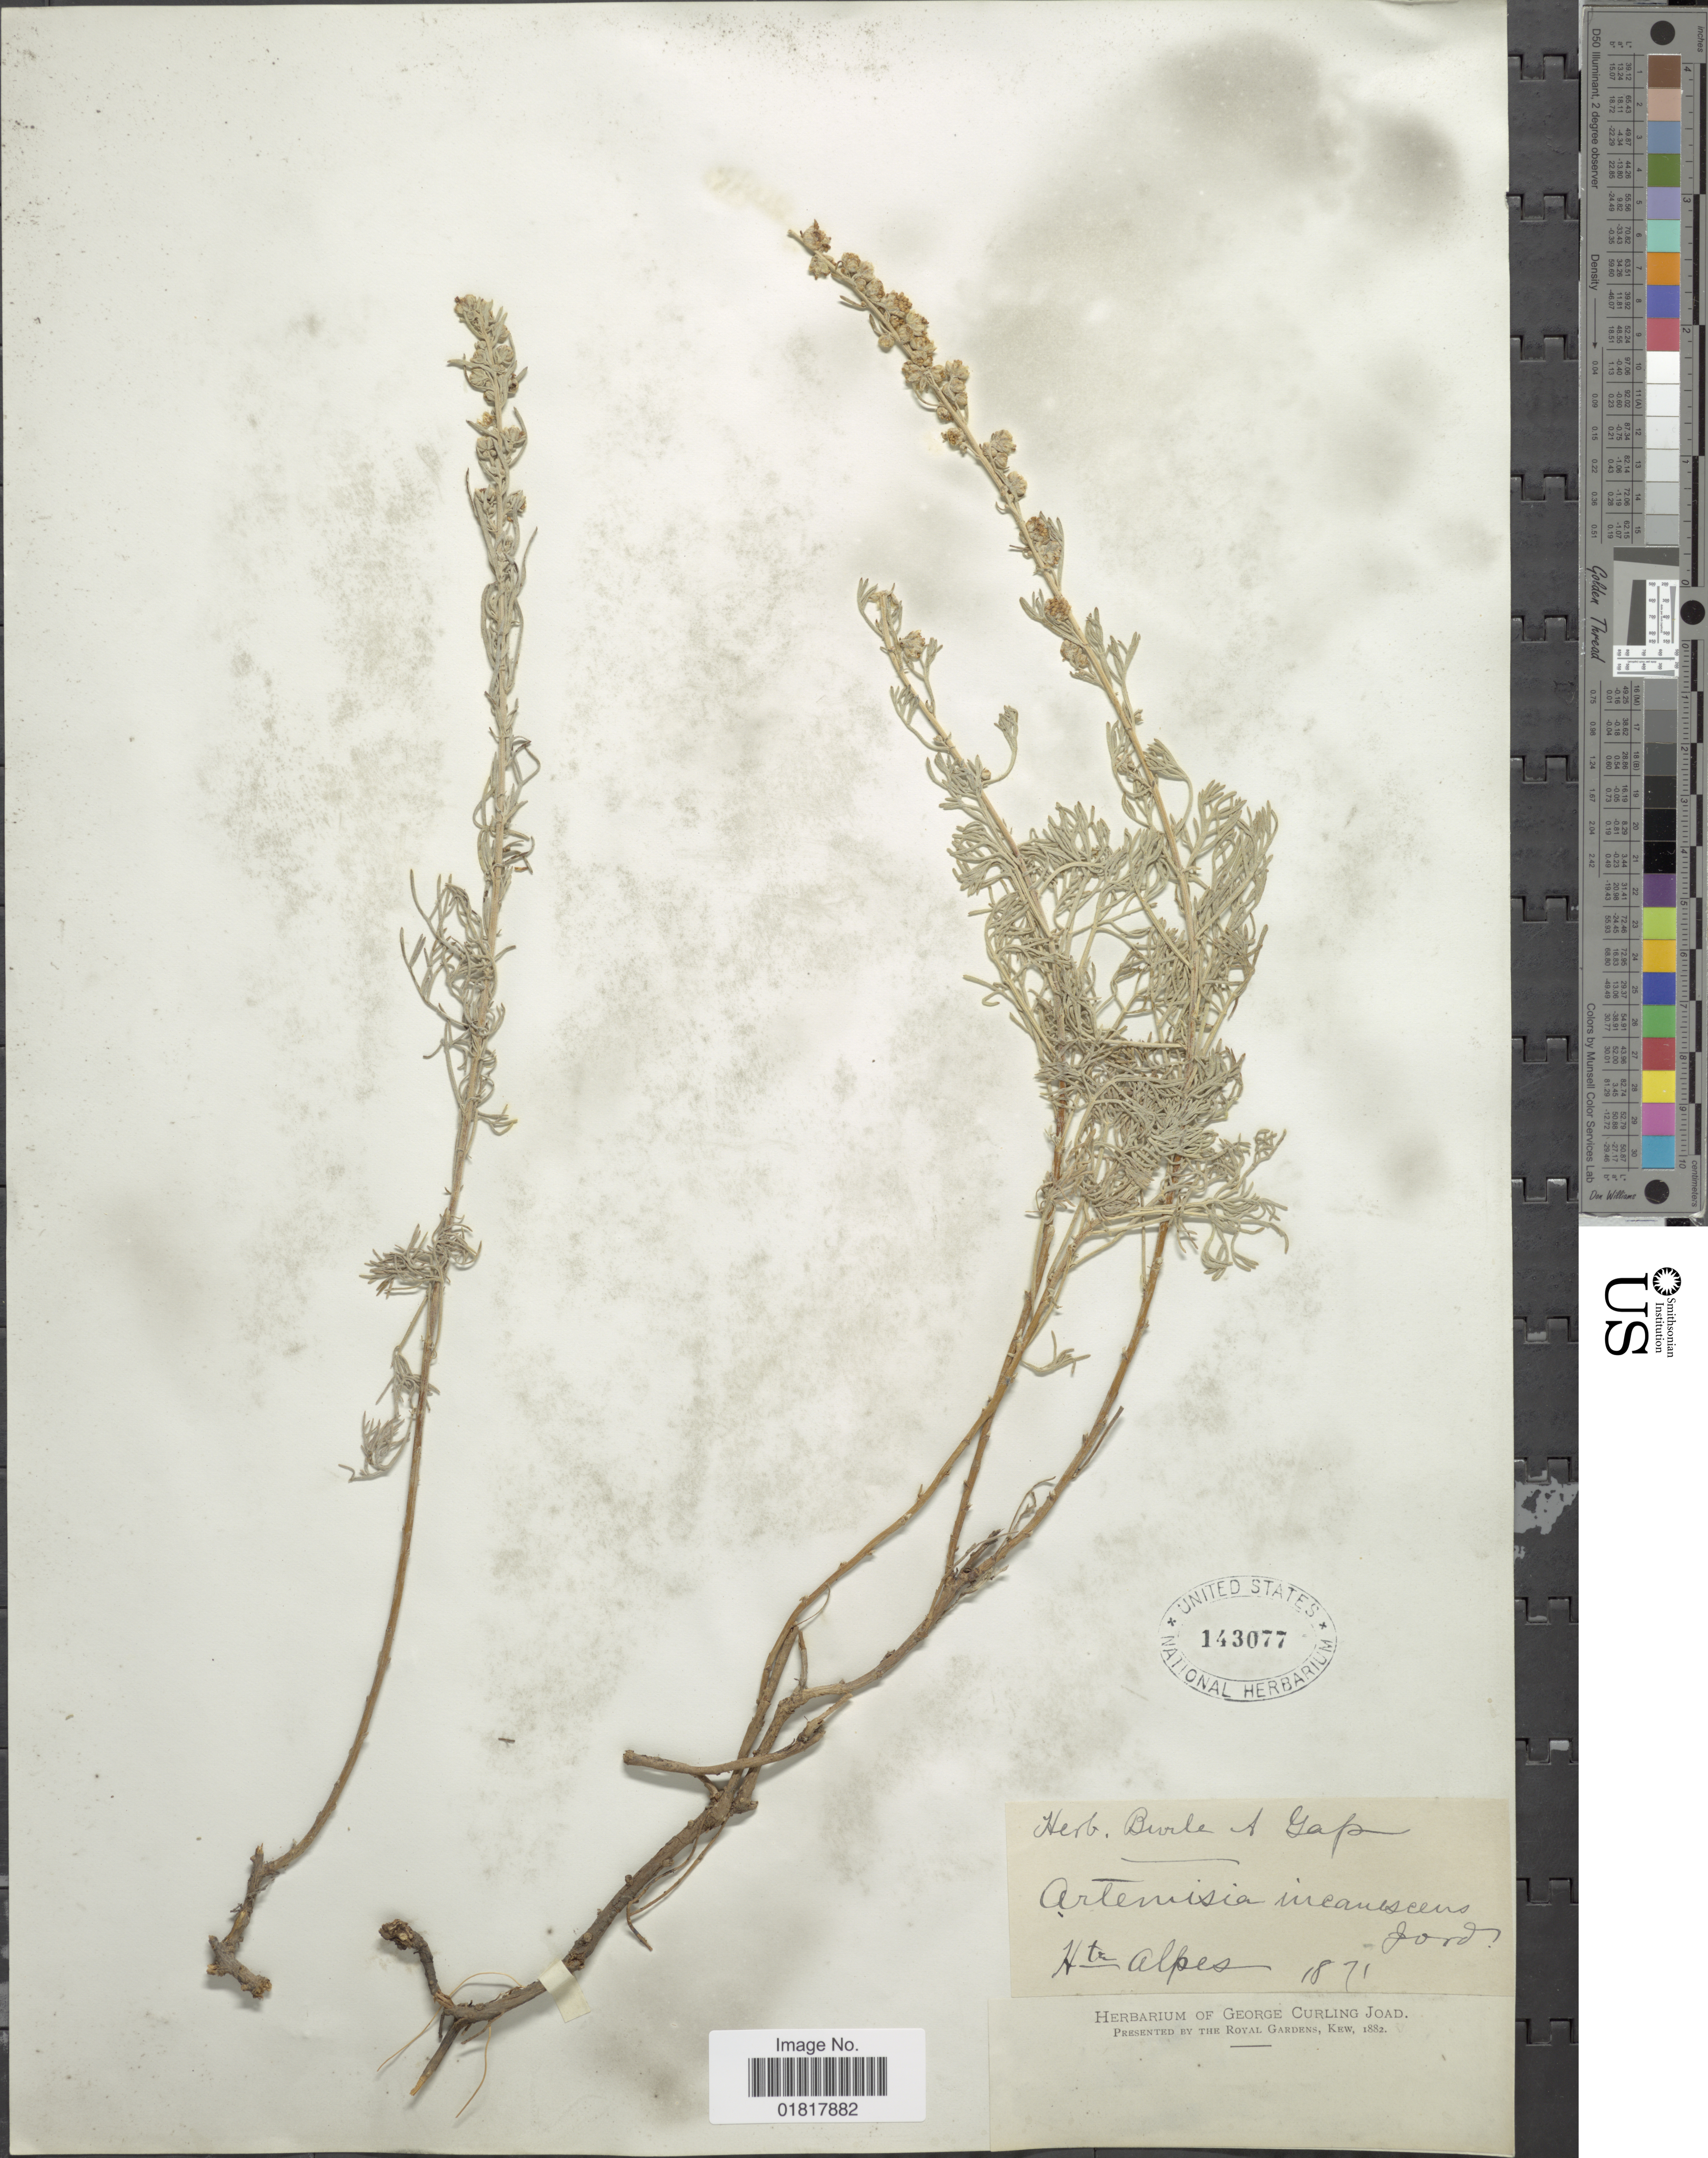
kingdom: Plantae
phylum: Tracheophyta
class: Magnoliopsida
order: Asterales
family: Asteraceae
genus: Artemisia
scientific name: Artemisia incanescens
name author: Jord.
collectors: ex herb. Burle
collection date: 1871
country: France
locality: Hta. Alpes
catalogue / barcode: US 143077